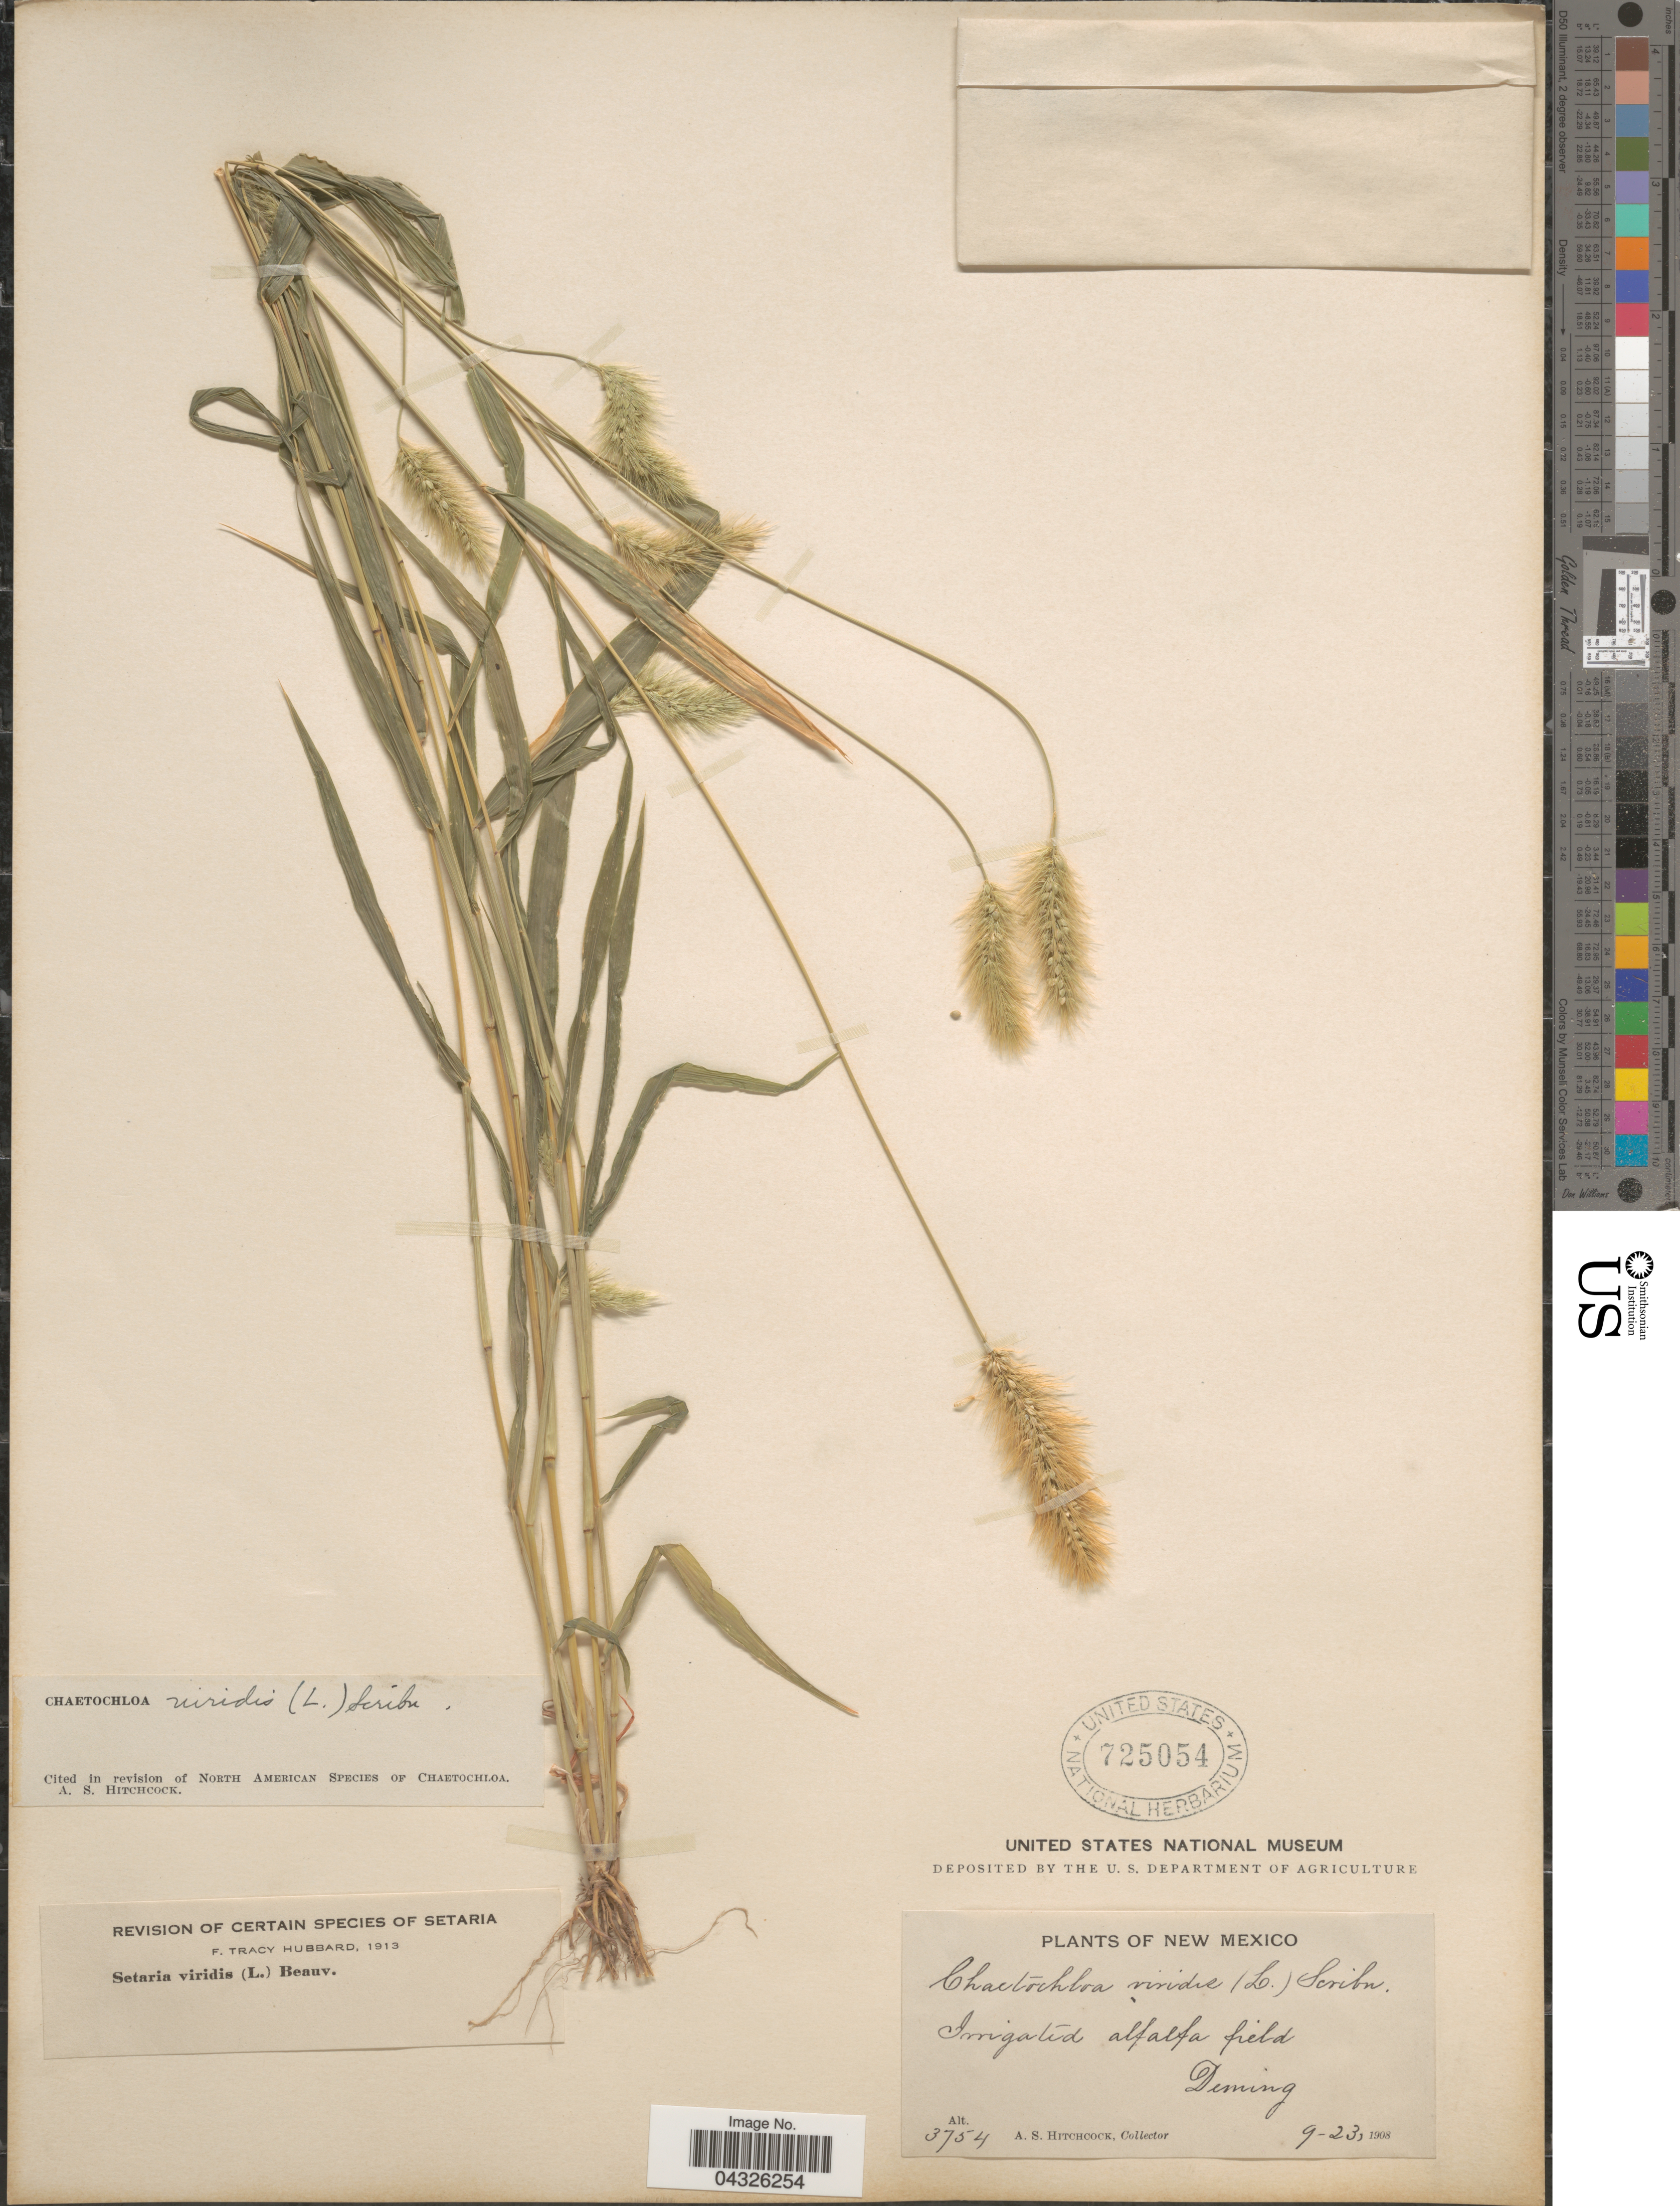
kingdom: Plantae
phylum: Tracheophyta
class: Liliopsida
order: Poales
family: Poaceae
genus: Setaria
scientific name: Setaria viridis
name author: (L.) P. Beauv.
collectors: A. S. Hitchcock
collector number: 3754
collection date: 1908-09-23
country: United States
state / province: New Mexico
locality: Deming.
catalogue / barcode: US 725054